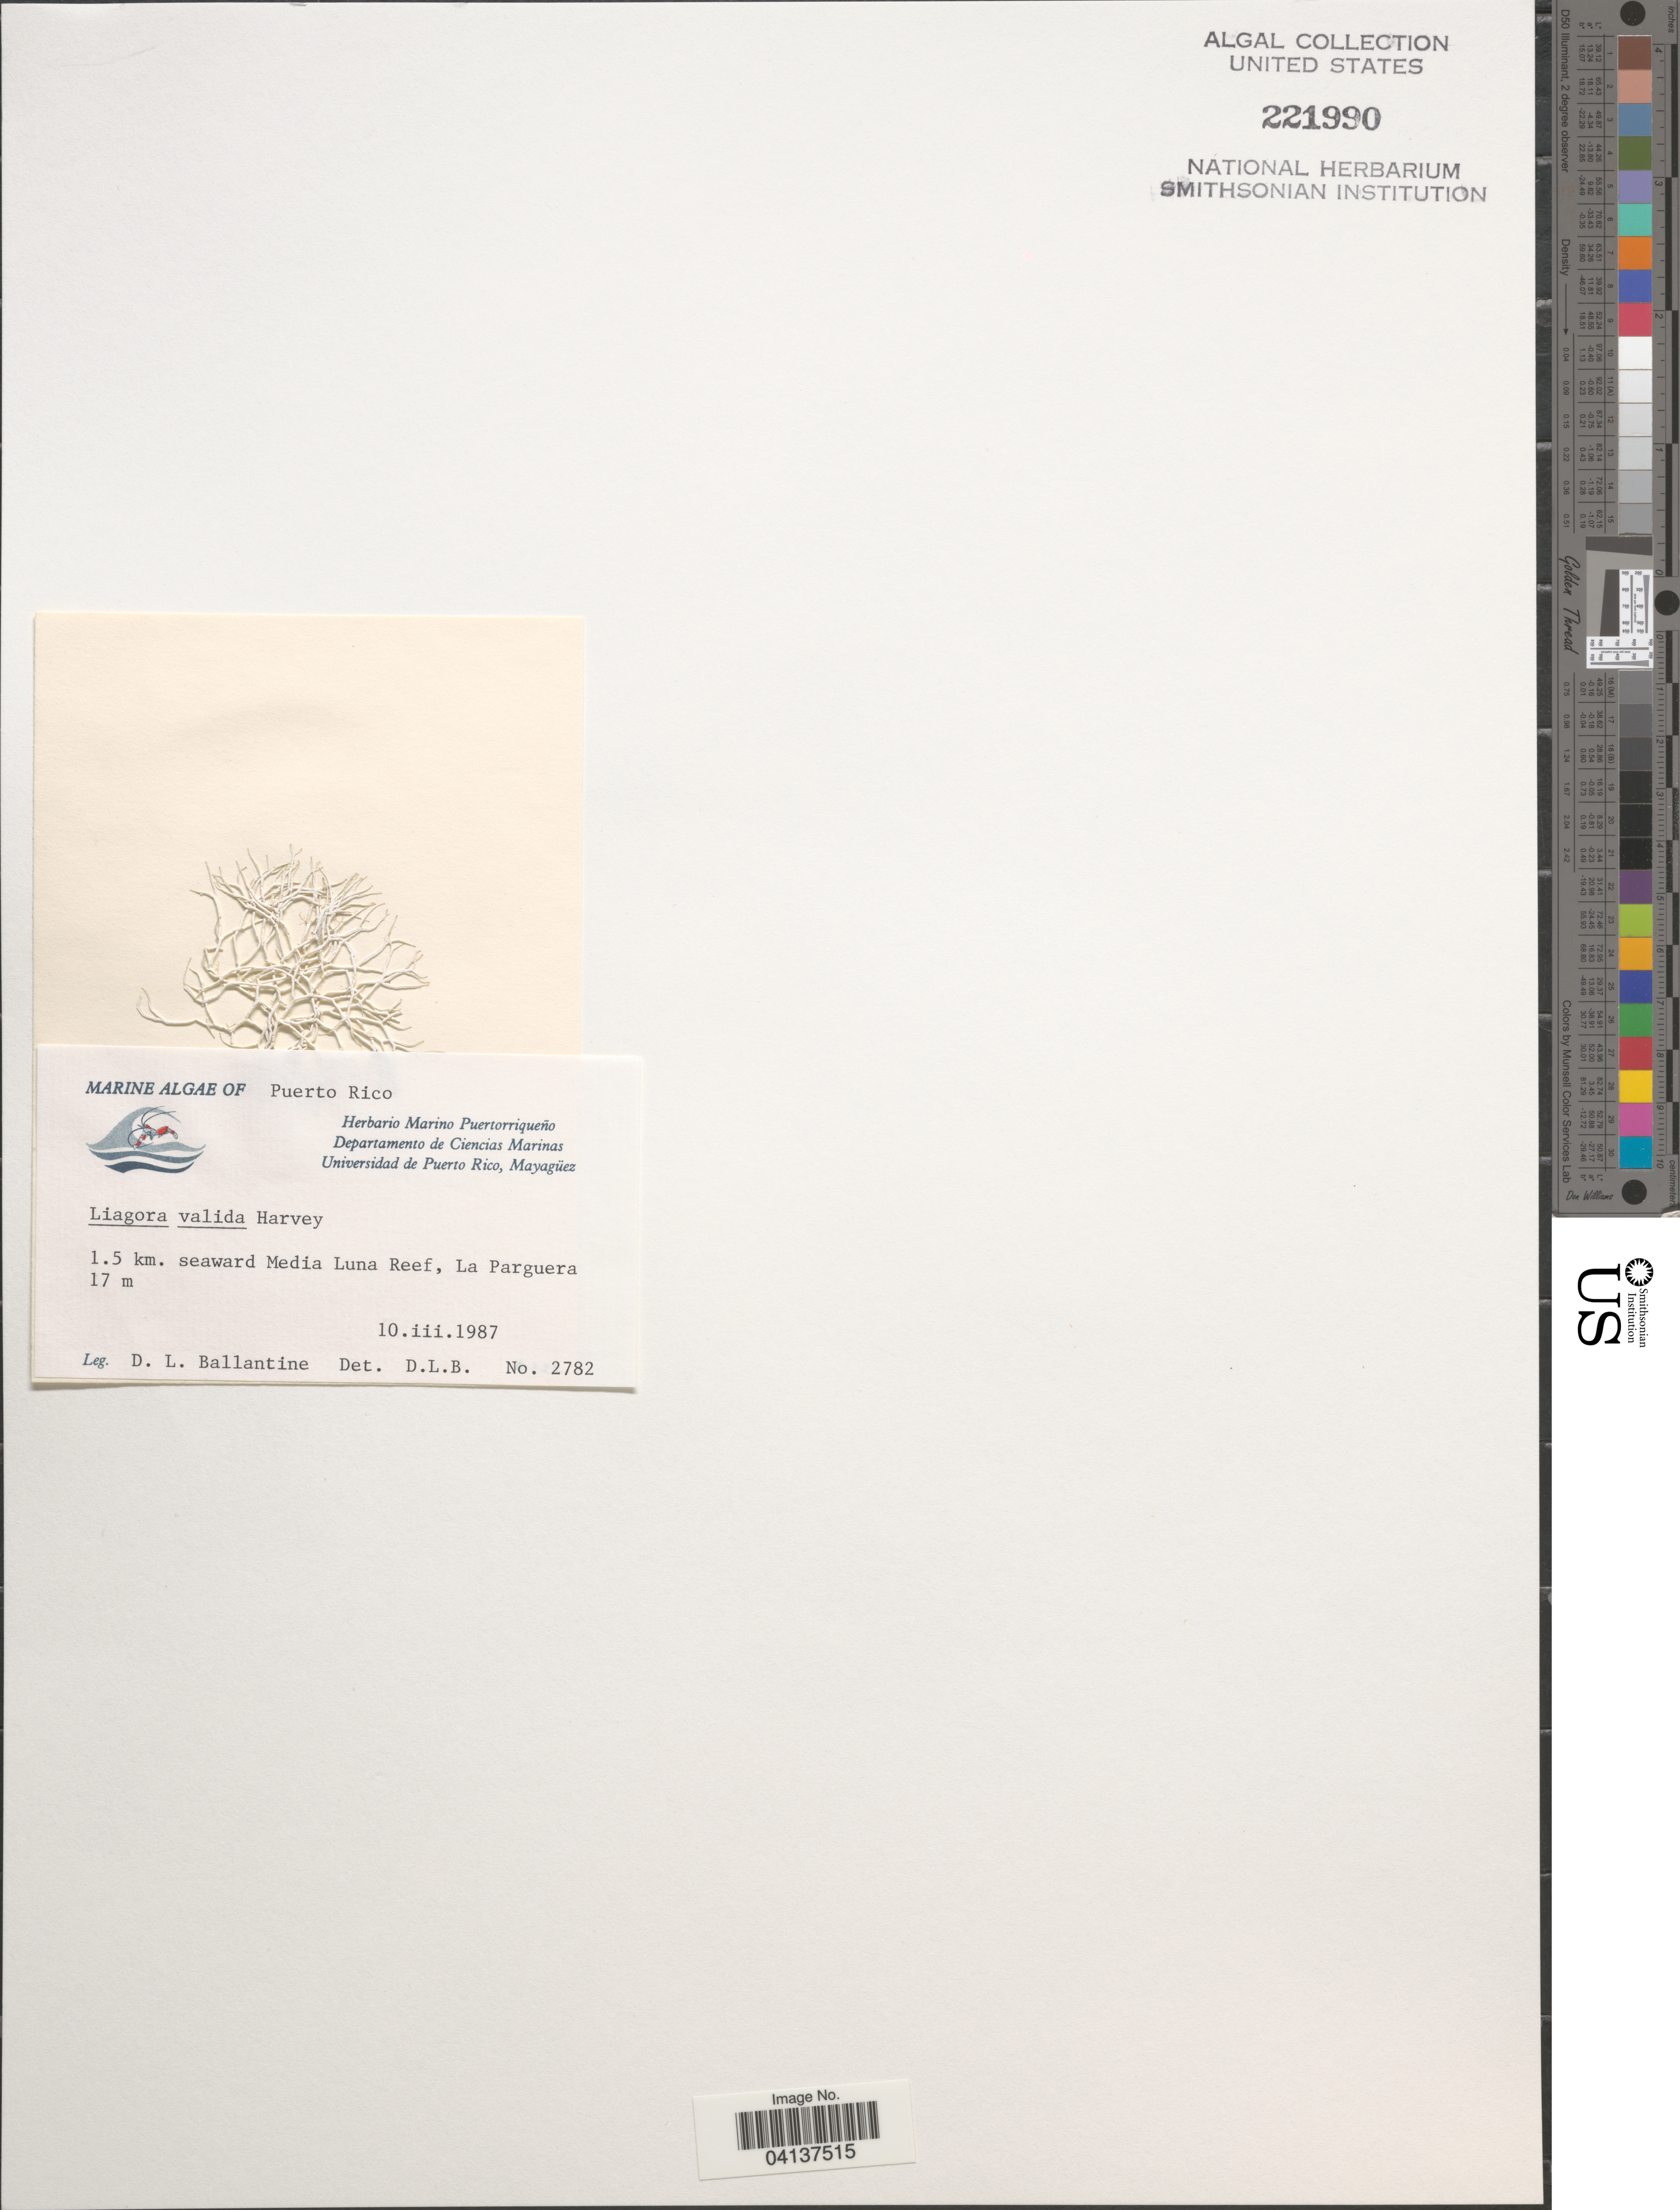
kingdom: Plantae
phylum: Rhodophyta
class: Florideophyceae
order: Nemaliales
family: Liagoraceae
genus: Titanophycus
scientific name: Titanophycus validus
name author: (Harv.) Huisman et al.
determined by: Algae name updating Project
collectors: D.L. Ballantine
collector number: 2782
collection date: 1987-03-10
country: Puerto Rico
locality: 1.5 km seaward Media Luna Reef, La Parguera.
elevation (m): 17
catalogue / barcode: US 221990